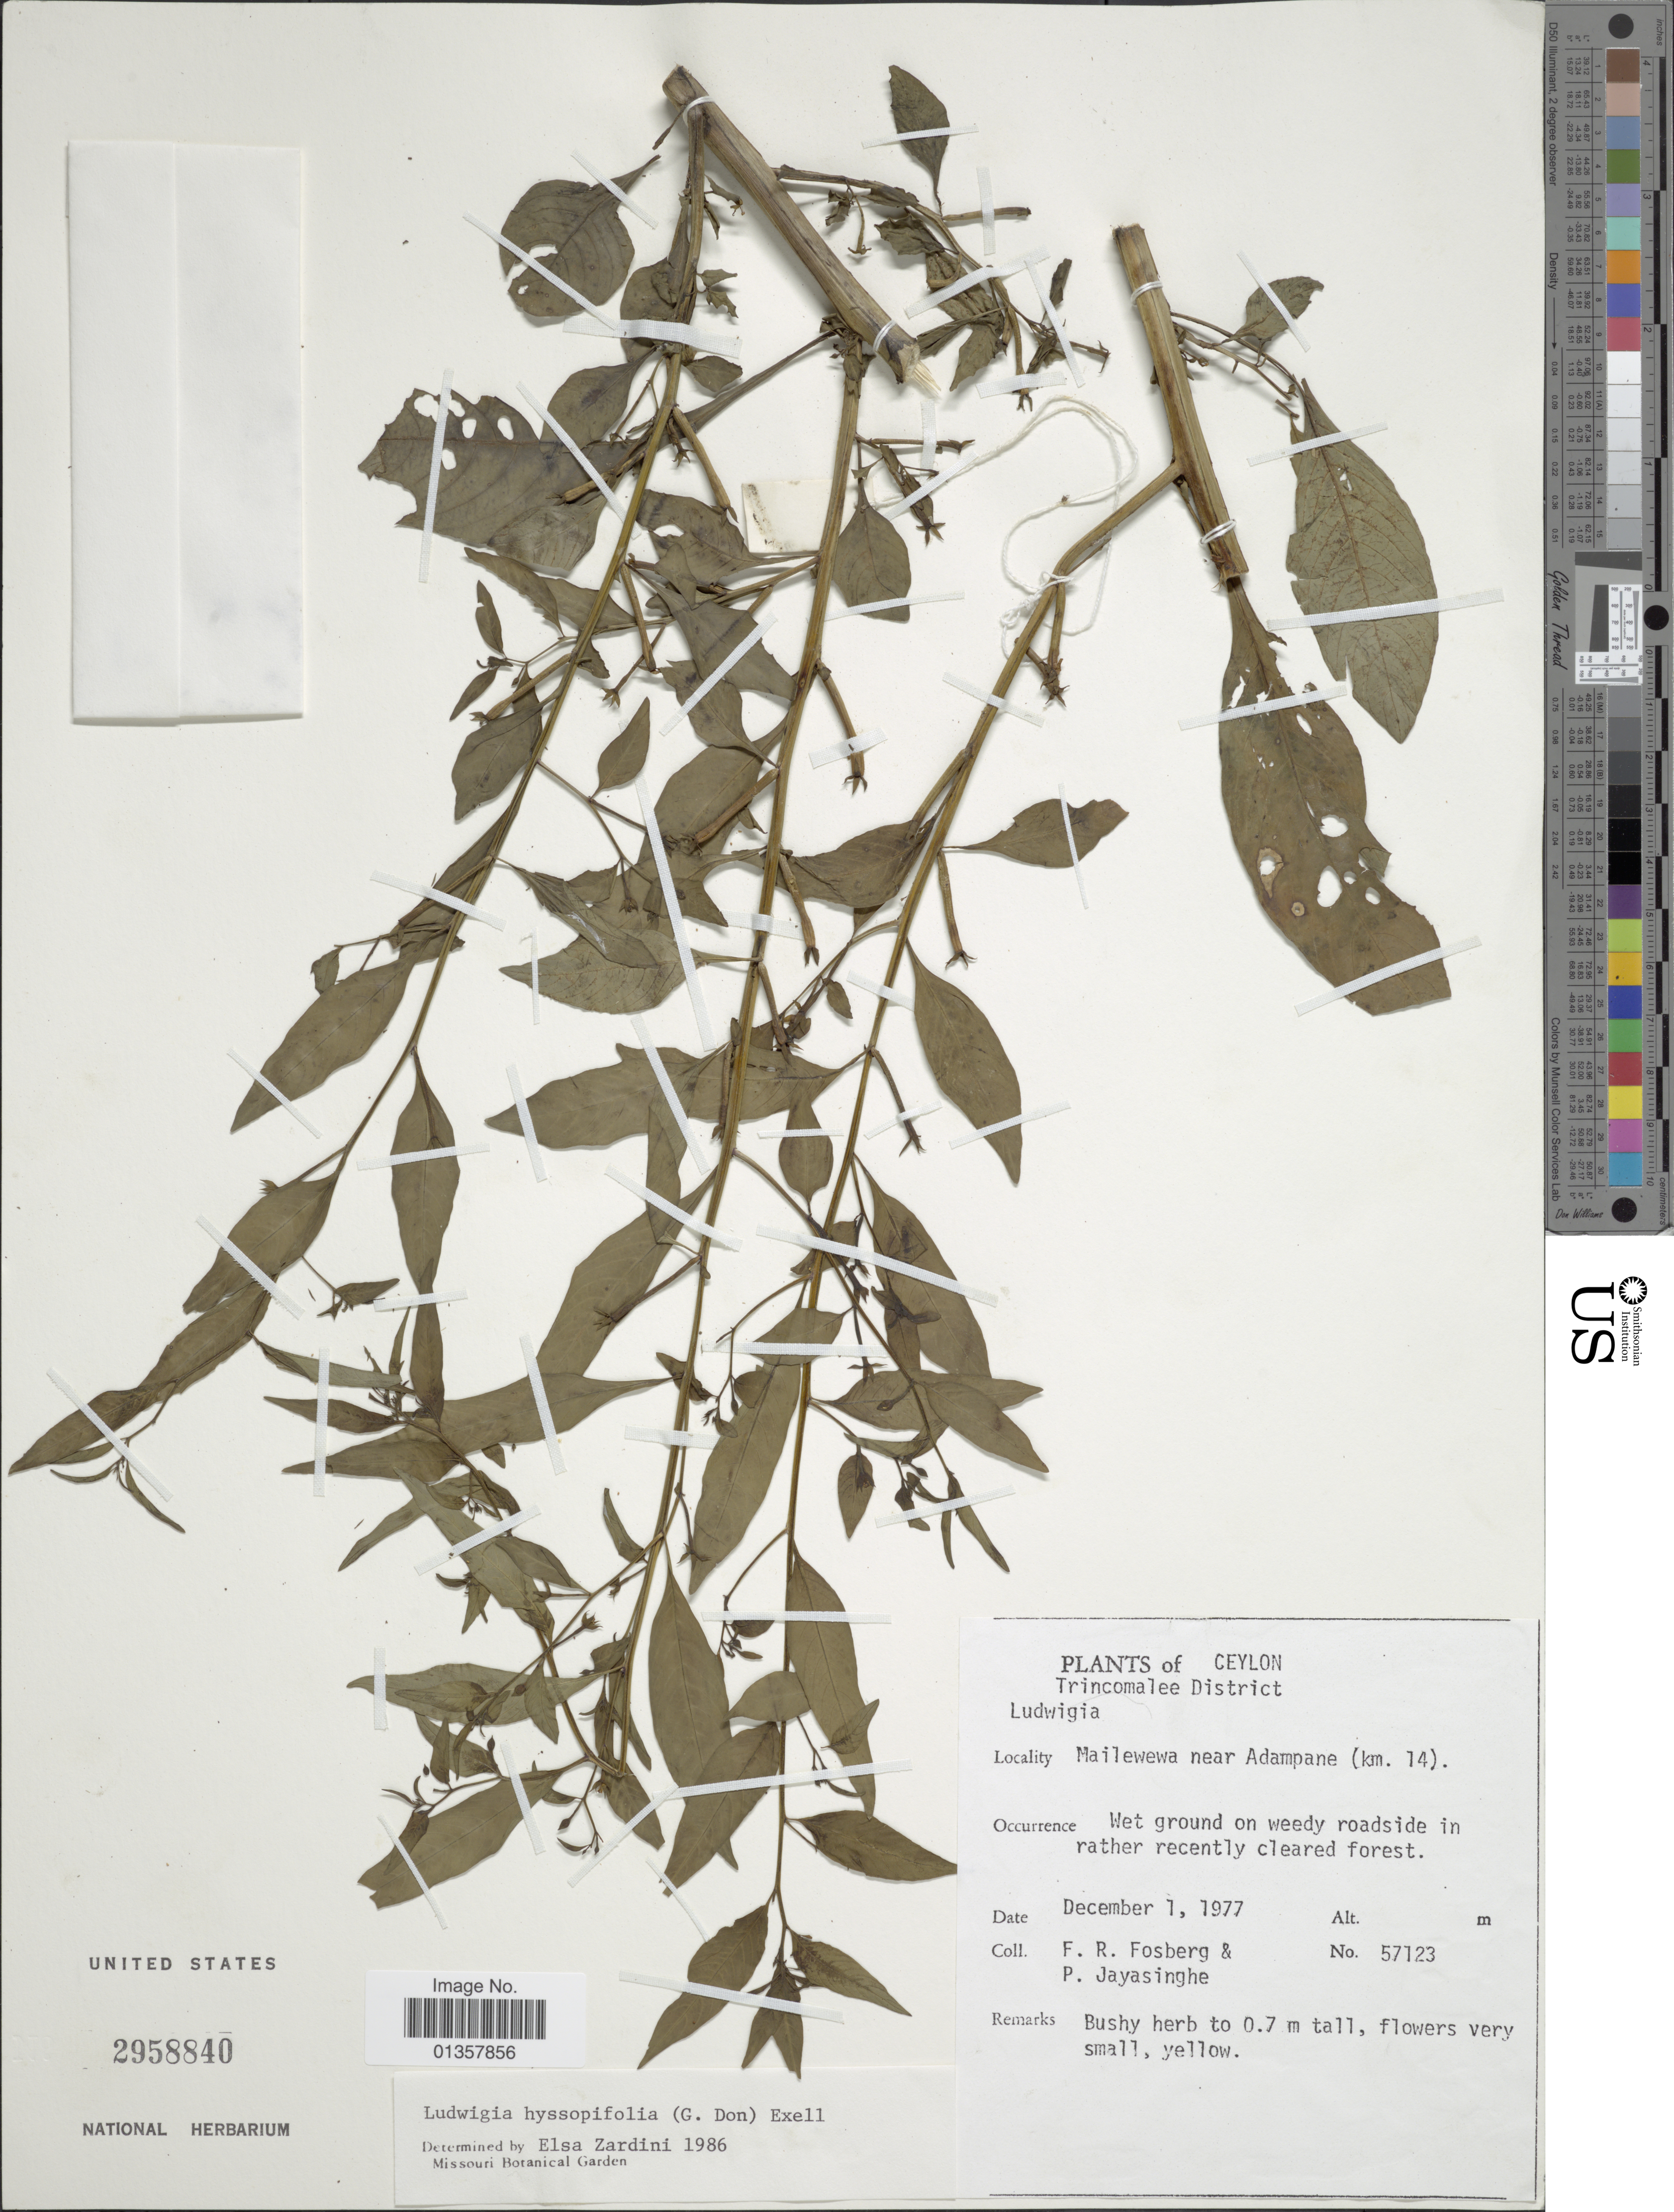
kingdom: Plantae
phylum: Tracheophyta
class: Magnoliopsida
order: Myrtales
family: Onagraceae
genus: Ludwigia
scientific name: Ludwigia hyssopifolia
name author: (G. Don) Exell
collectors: F. R. Fosberg & P. Jayasinghe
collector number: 57123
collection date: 1977-12-01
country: Sri Lanka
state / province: Eastern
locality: Ceylon, Trincomalee District, Mailewewa near Adampane (km. 14)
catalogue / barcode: US 2958840